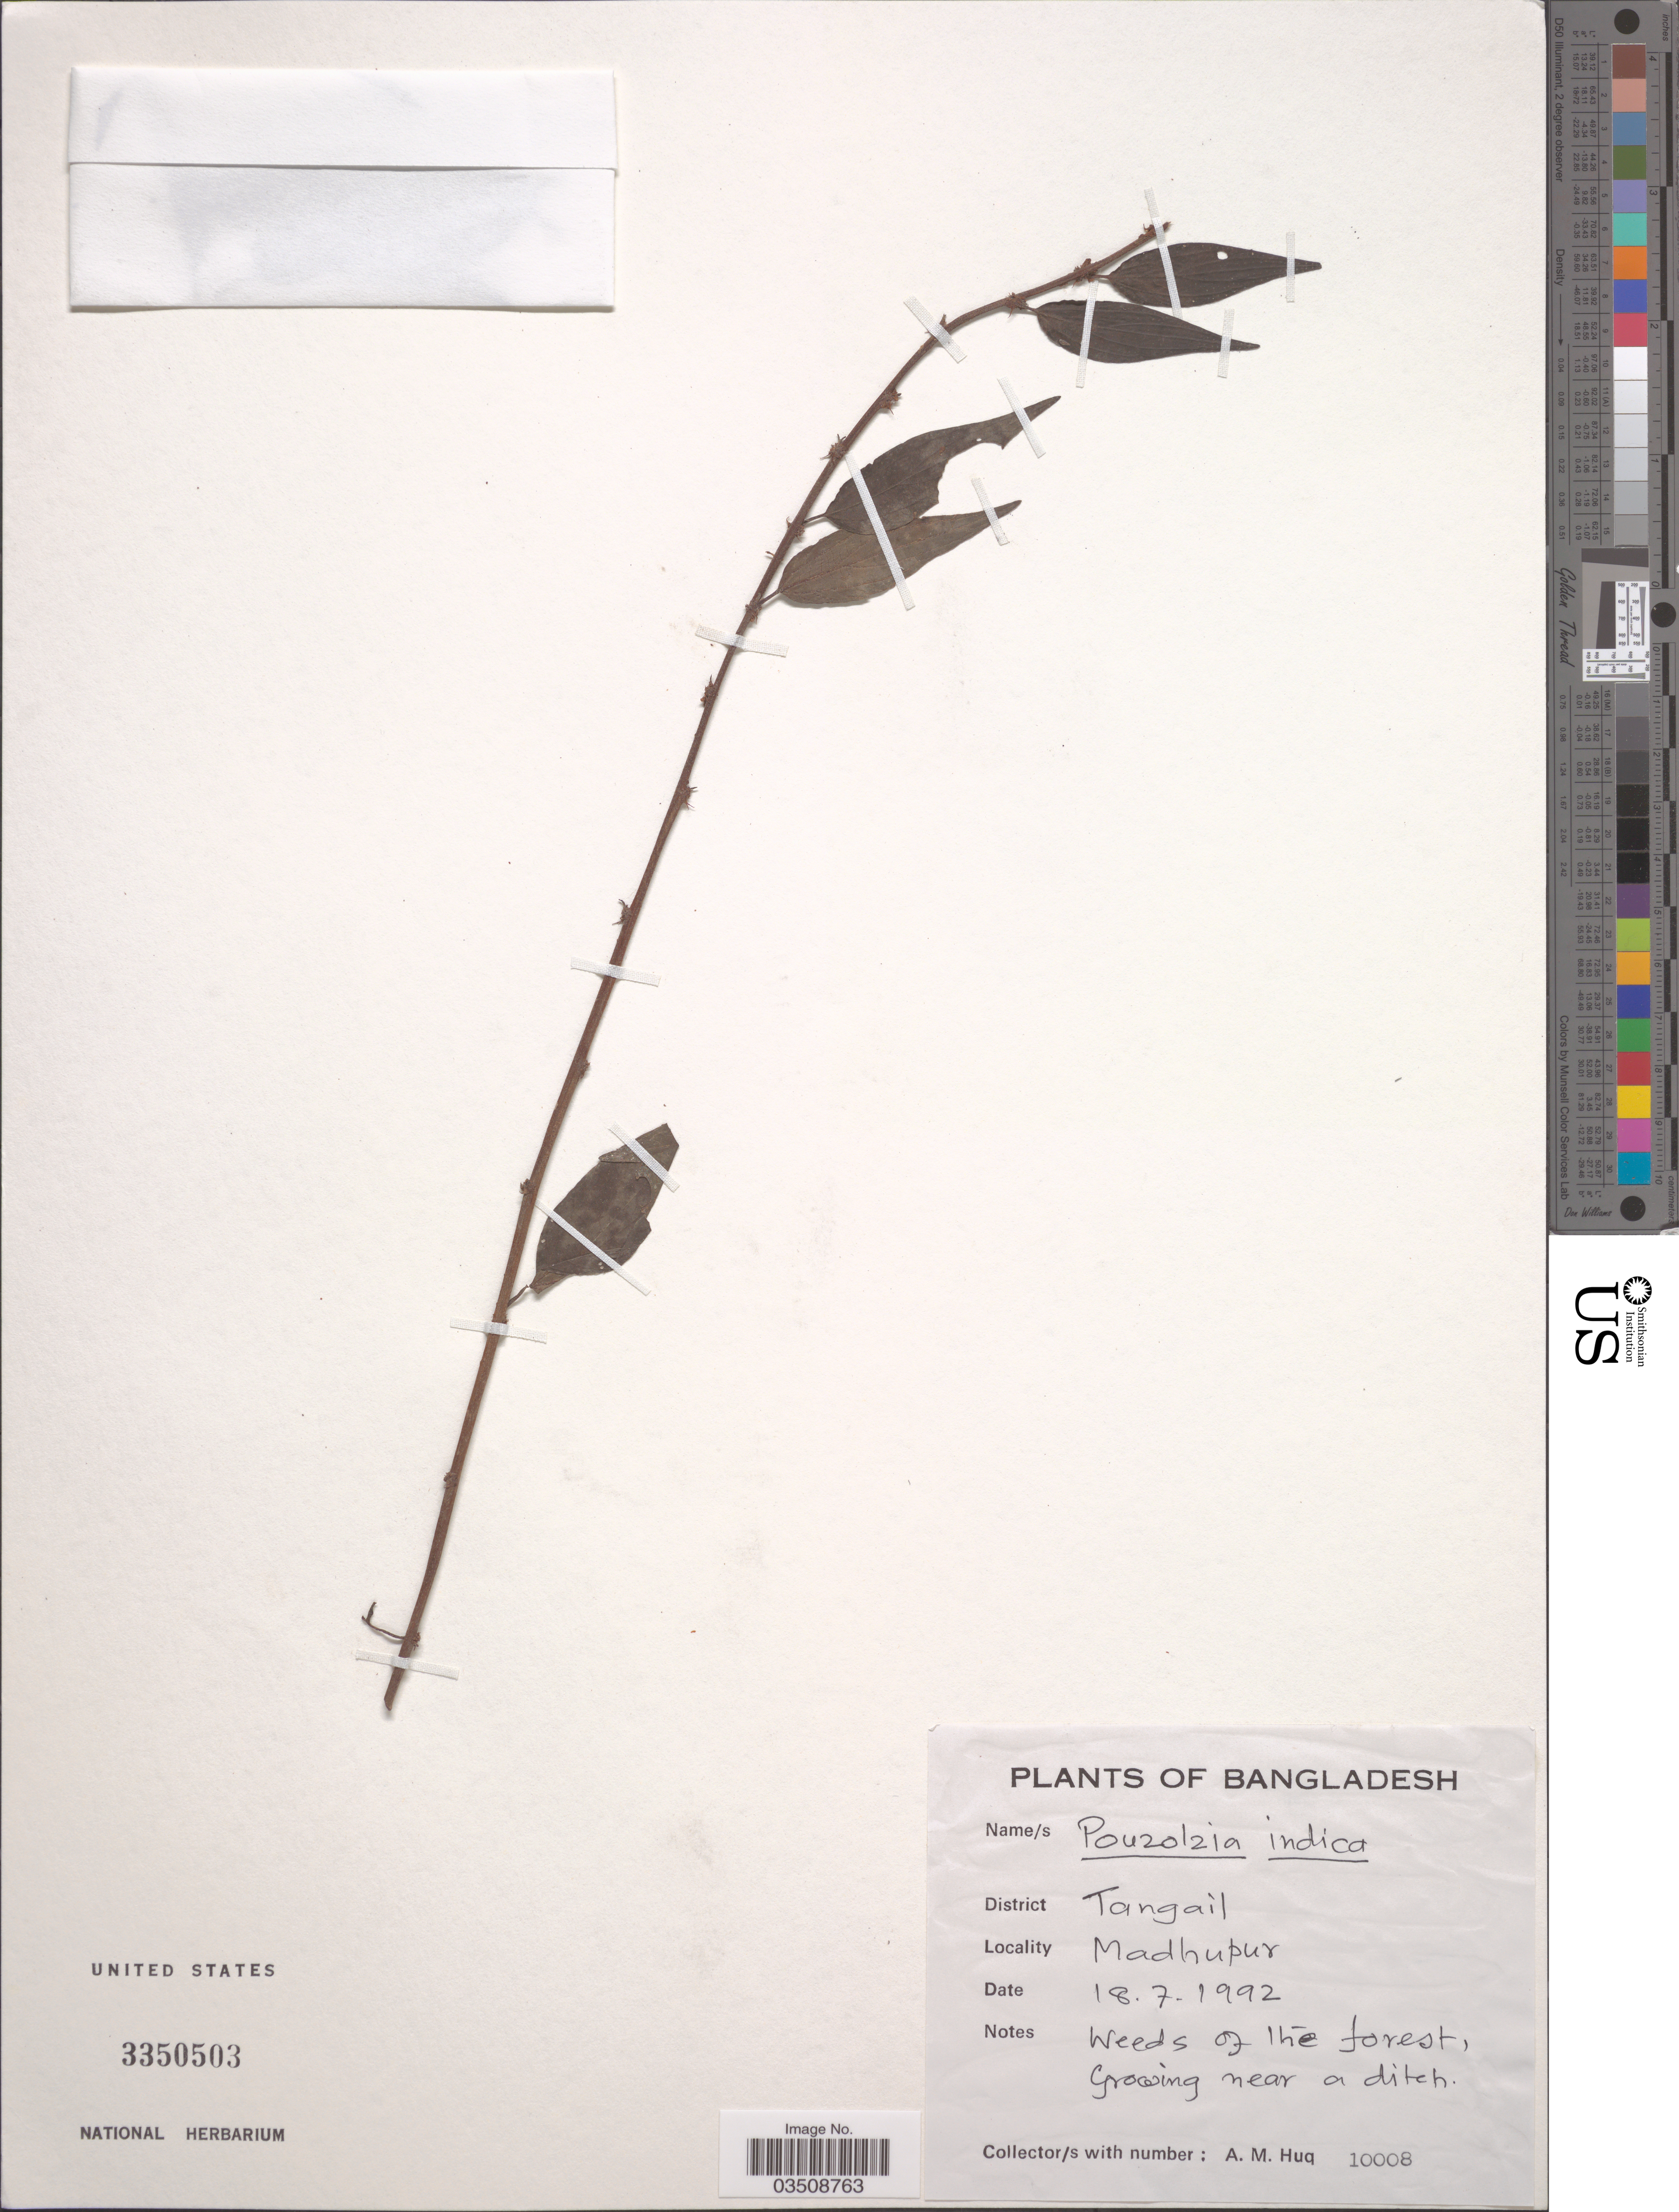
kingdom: Plantae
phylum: Tracheophyta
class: Magnoliopsida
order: Rosales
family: Urticaceae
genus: Pouzolzia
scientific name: Pouzolzia zeylanica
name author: (L.) Benn.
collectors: A. M. Huq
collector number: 10008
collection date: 1992-07-18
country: Bangladesh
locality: District Tangail. Madhupur.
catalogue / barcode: US 3350503